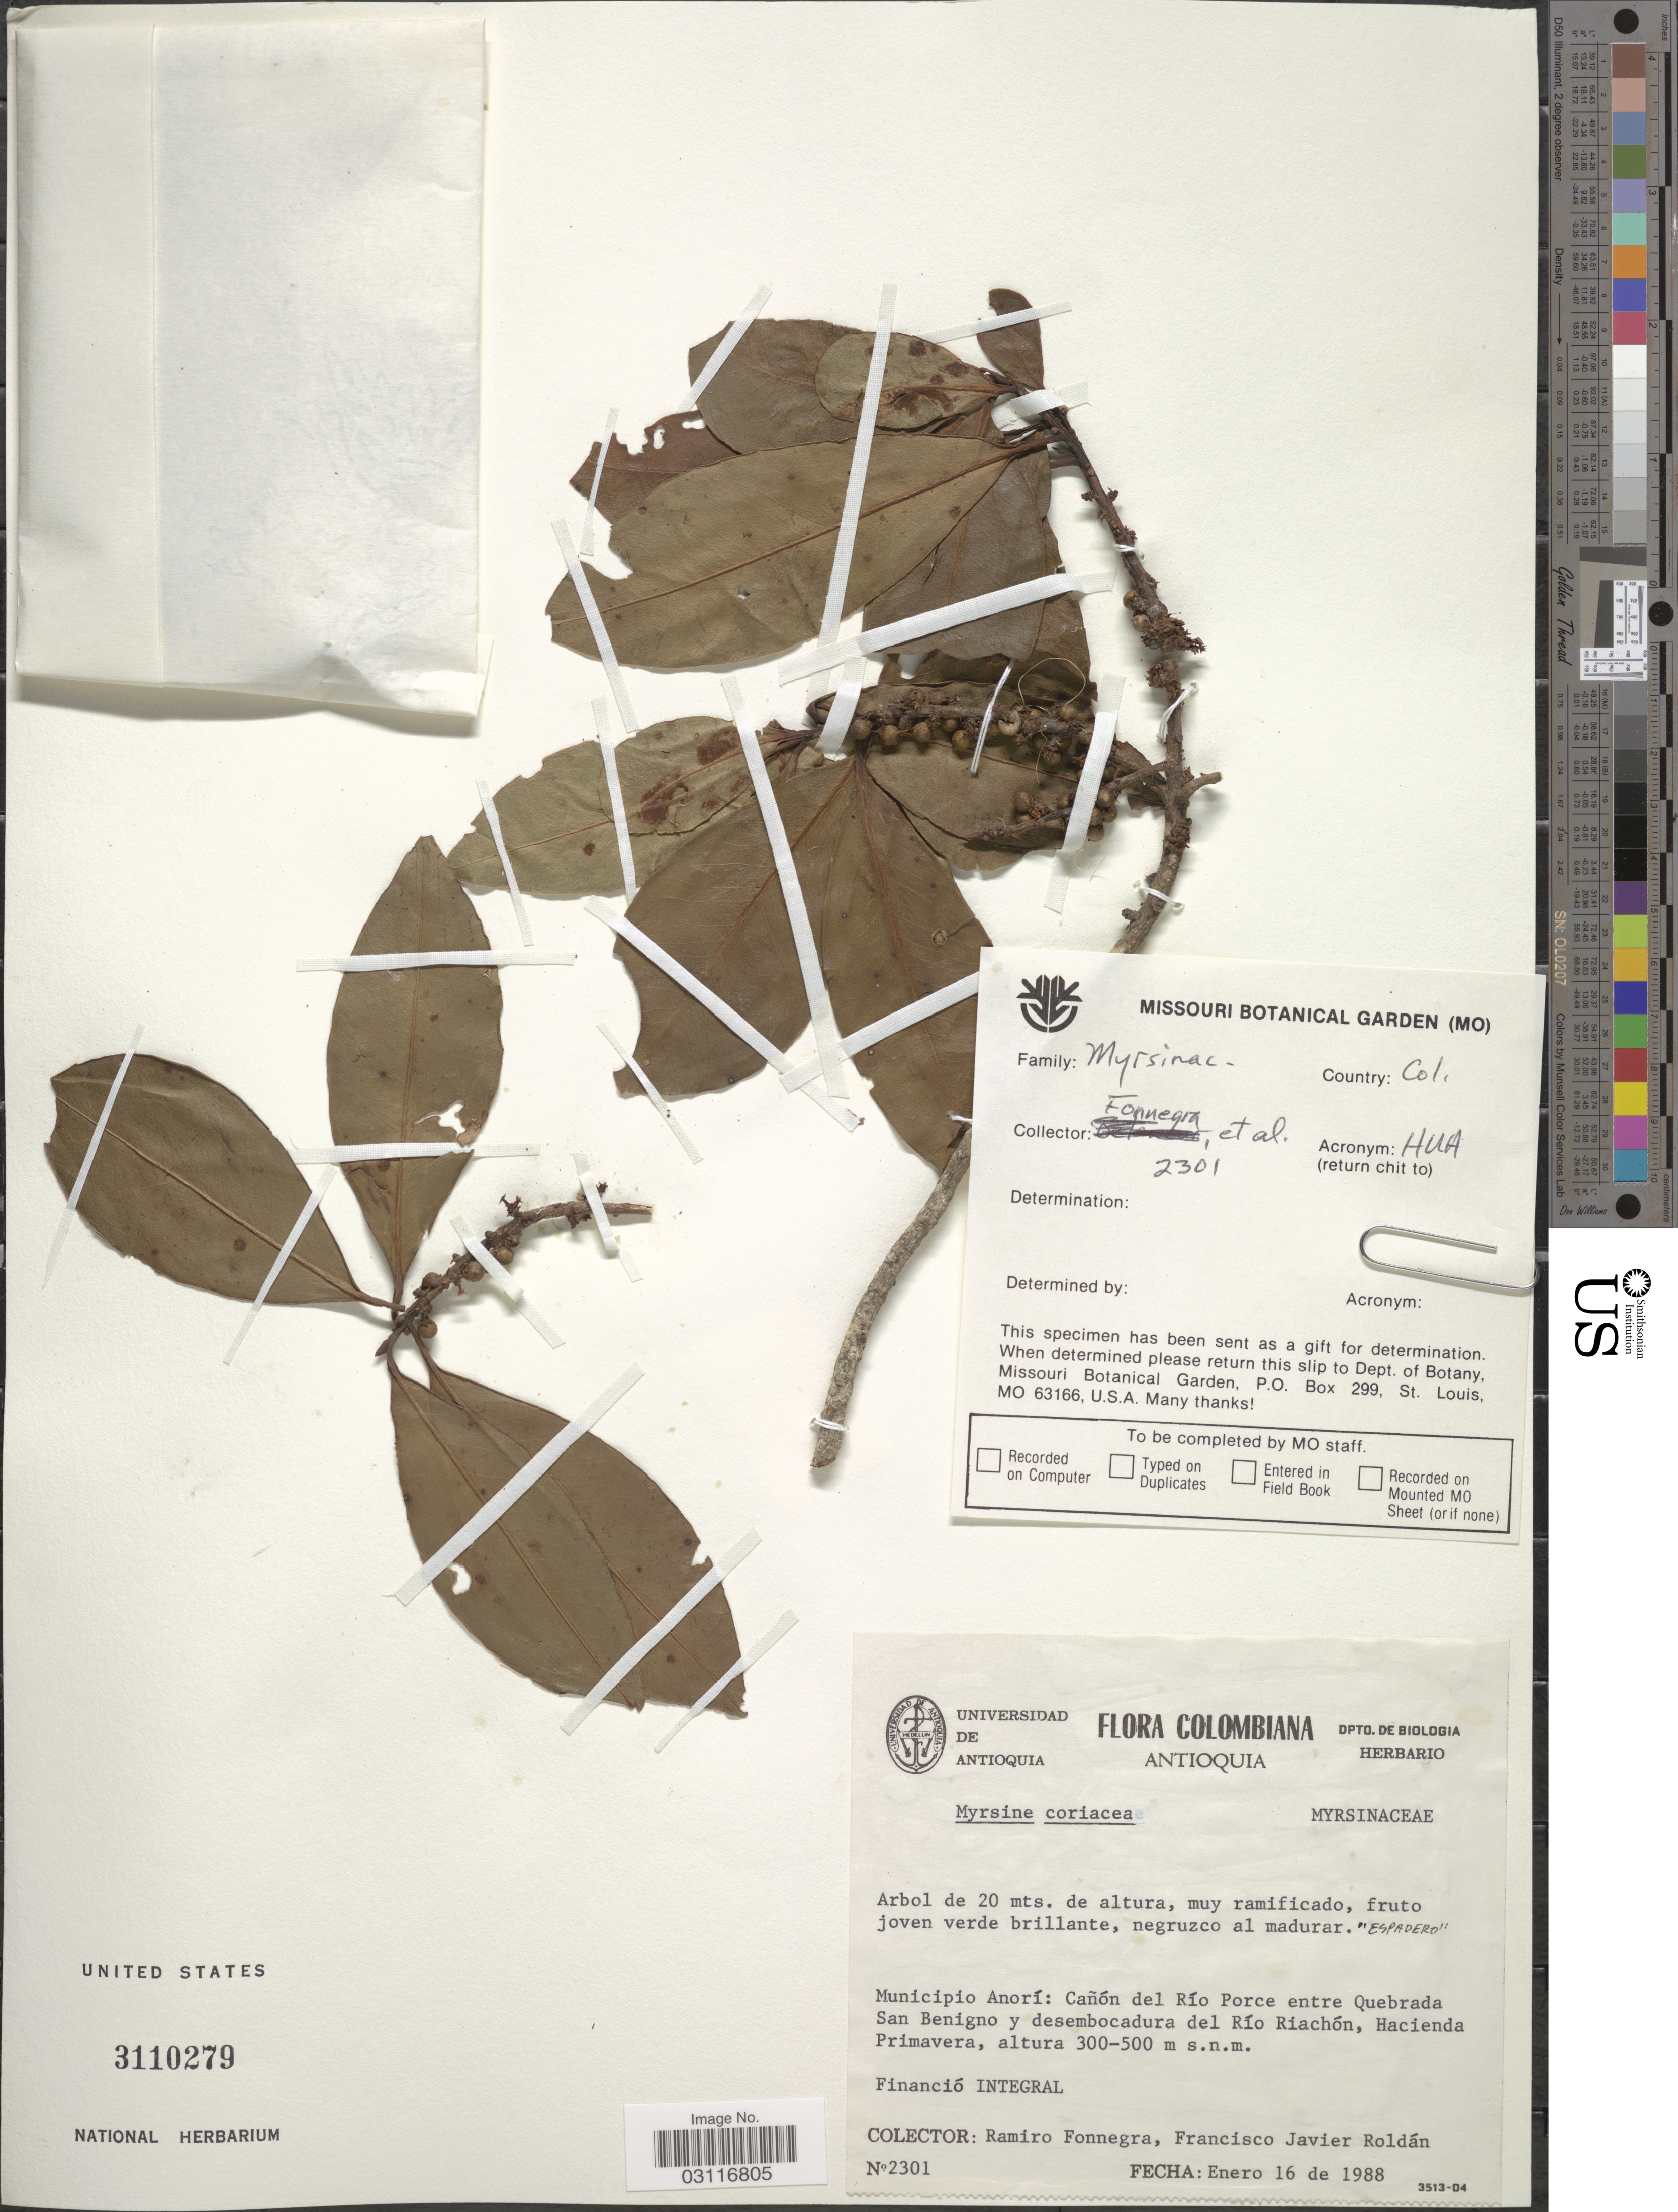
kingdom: Plantae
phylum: Tracheophyta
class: Magnoliopsida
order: Ericales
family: Primulaceae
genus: Myrsine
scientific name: Myrsine coriacea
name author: (Sw.) R. Br. ex Roem. & Schult.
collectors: R. Fonnegra & F. J. Roldán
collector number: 2301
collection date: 1988-01-16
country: Colombia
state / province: Antioquia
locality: Municipio Anorí: Cañón del Río Porce entre Quebrada San Benigno y desembocadura del Río Riachón, Hacienda Primavera.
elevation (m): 300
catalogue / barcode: US 3110279